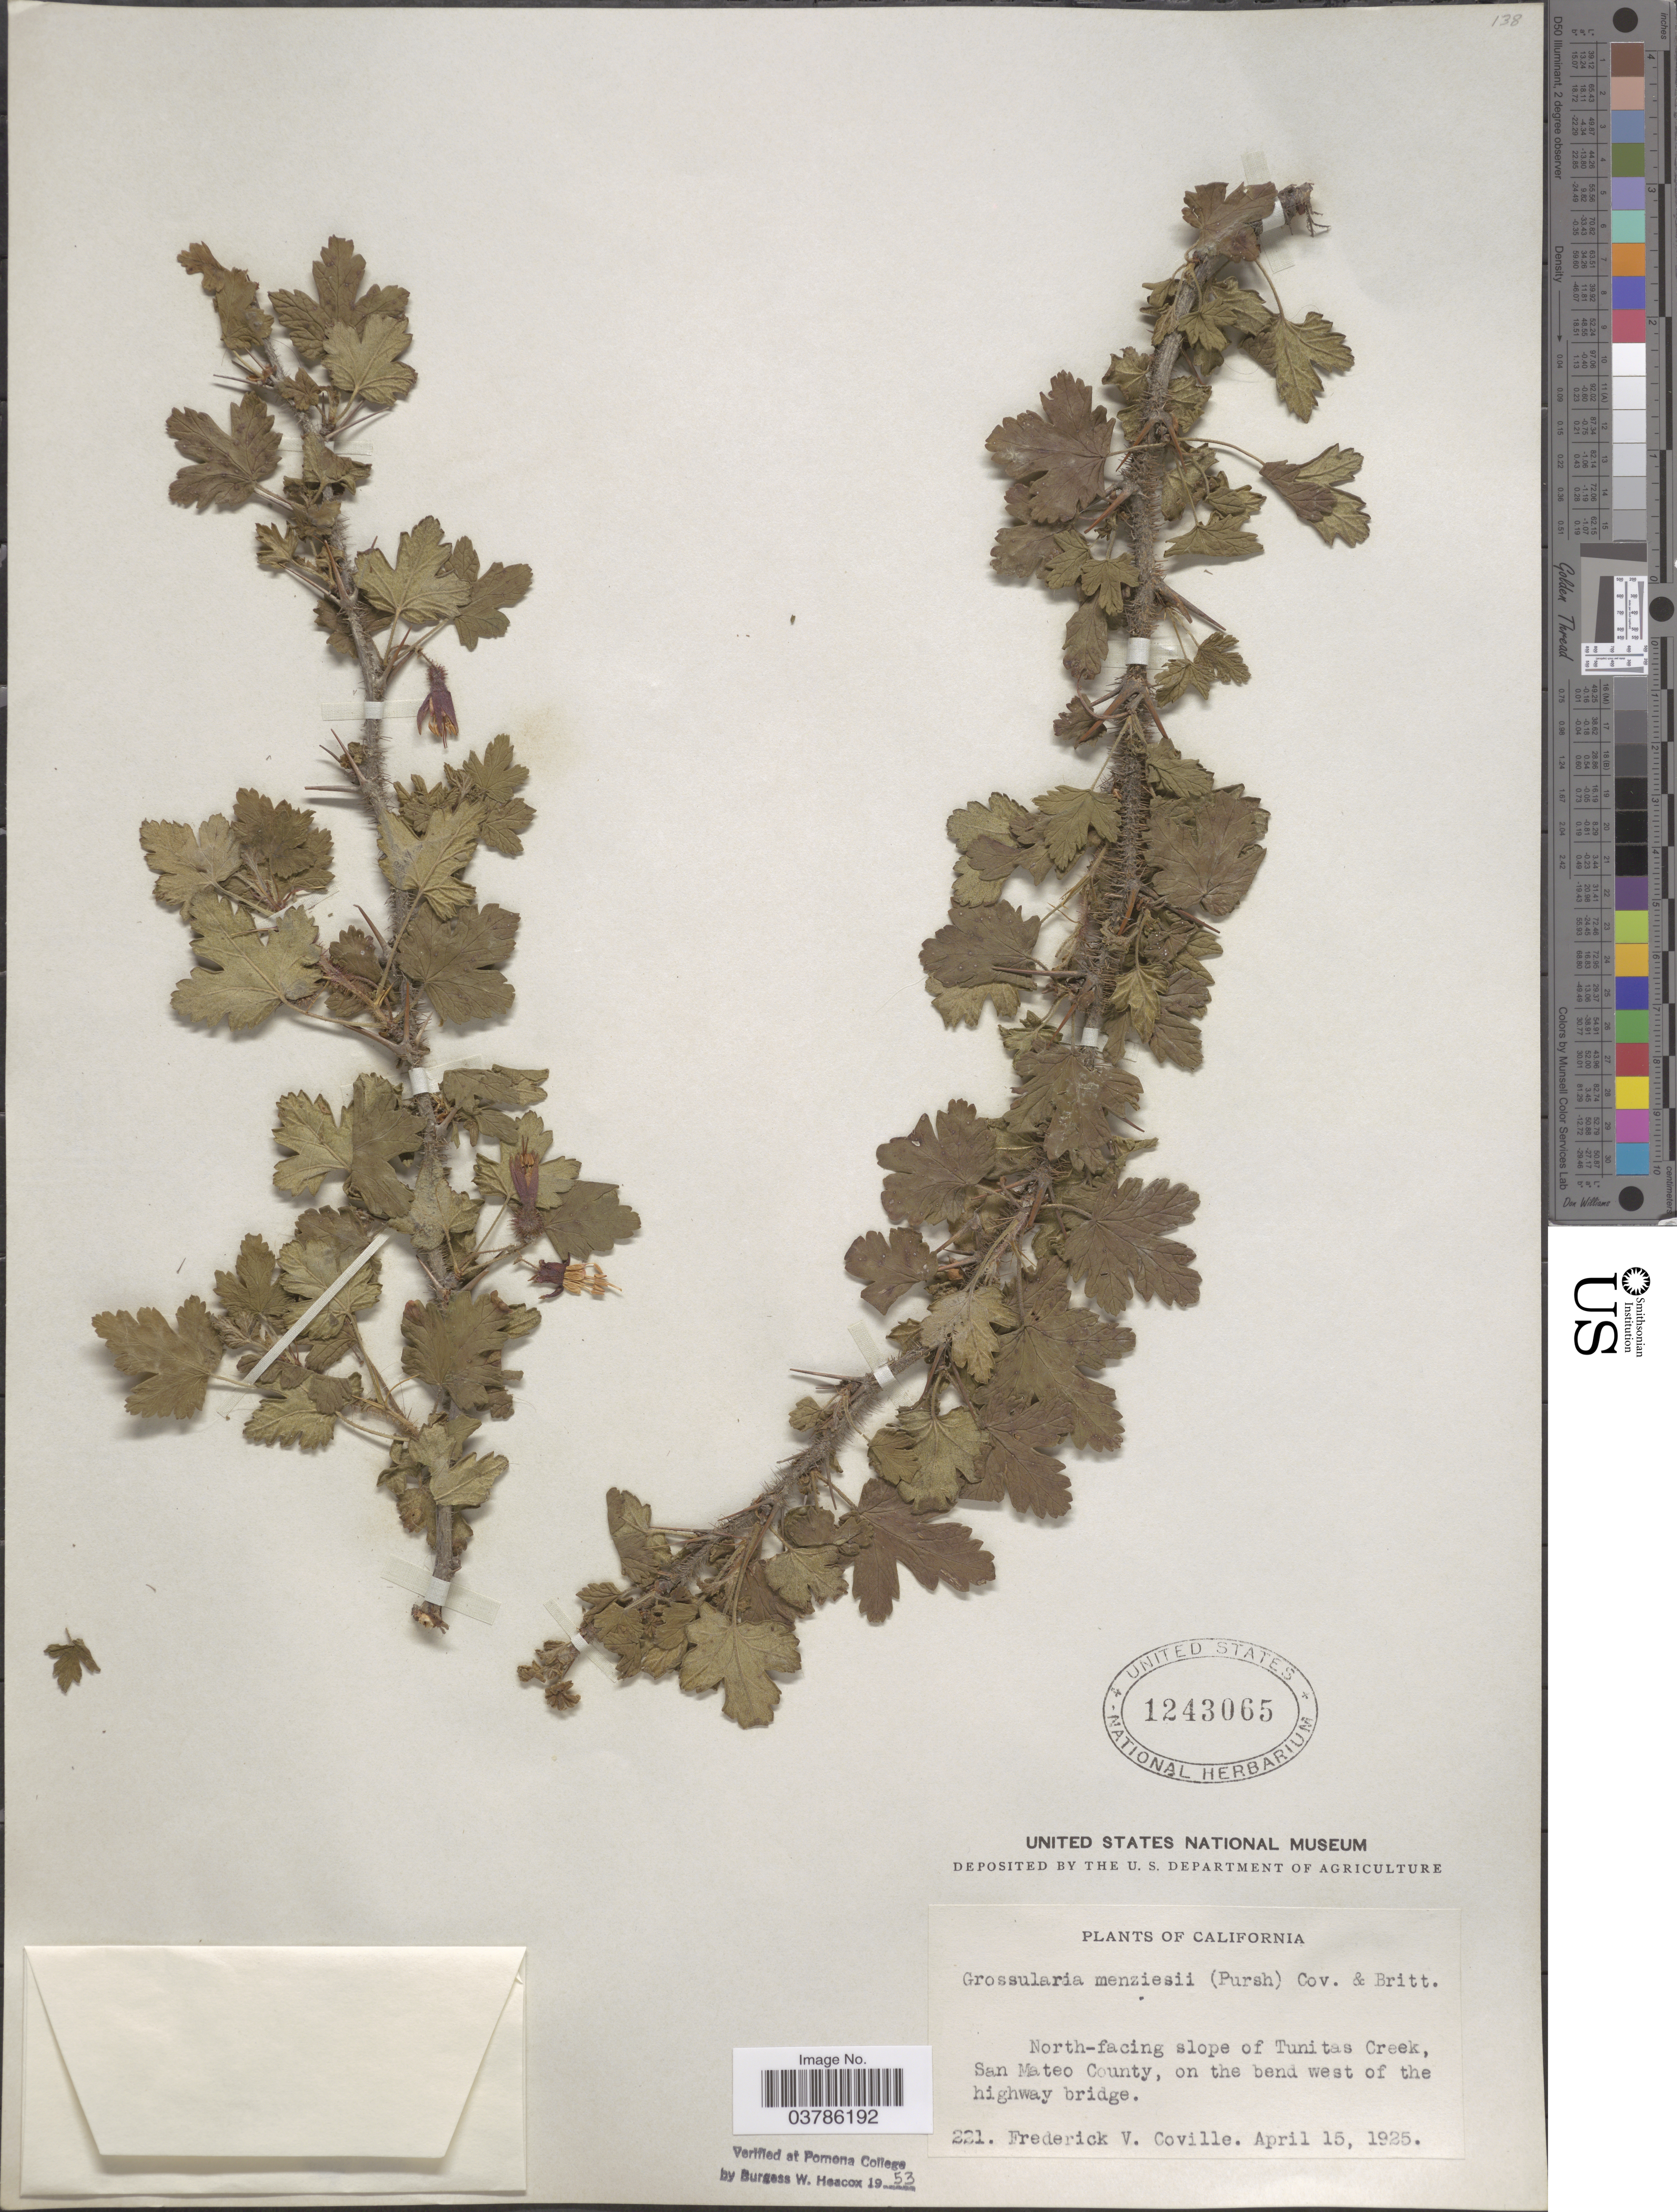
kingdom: Plantae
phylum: Tracheophyta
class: Magnoliopsida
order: Saxifragales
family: Grossulariaceae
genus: Ribes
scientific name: Ribes menziesii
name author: Pursh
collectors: F. V. Coville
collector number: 221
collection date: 1925-04-15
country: United States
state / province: California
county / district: San Mateo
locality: North-facing slope of Tunitas Creek, San Mateo County, on the bend west of the highway bridge.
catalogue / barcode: US 1243065